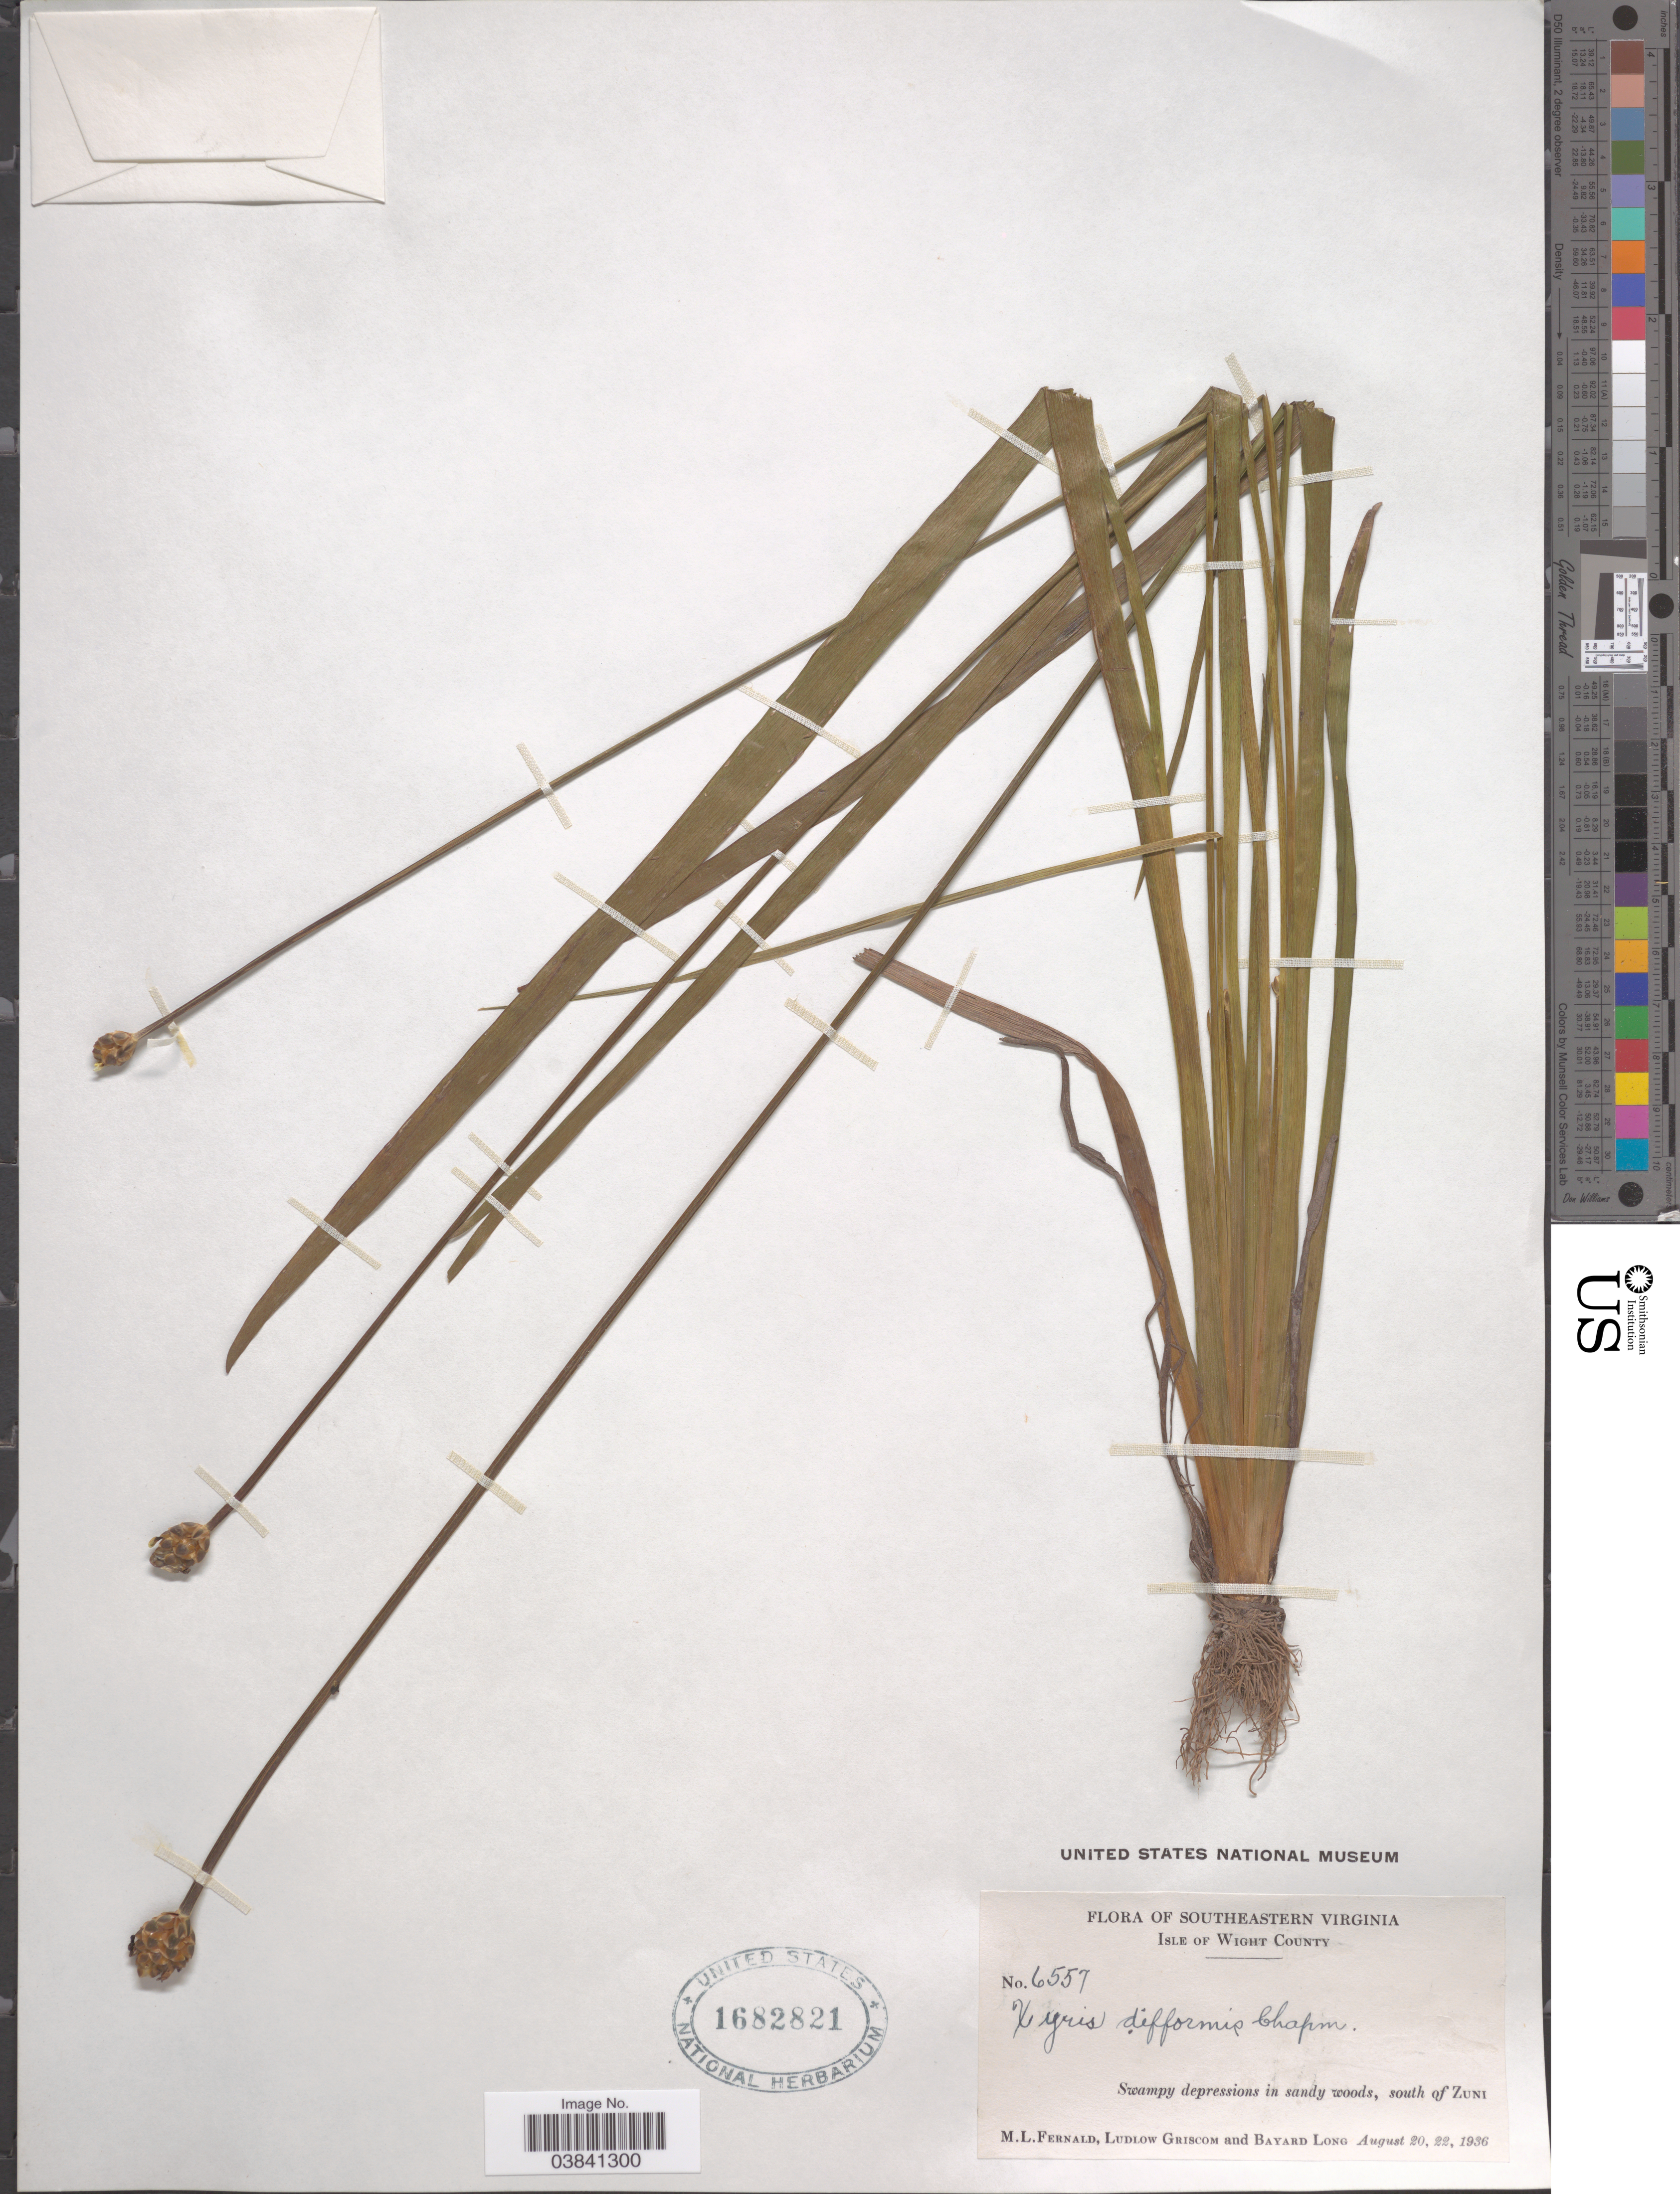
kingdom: Plantae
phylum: Tracheophyta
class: Liliopsida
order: Poales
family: Xyridaceae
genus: Xyris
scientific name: Xyris difformis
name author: Chapm.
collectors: M. L. Fernald, L. Griscom & B. Long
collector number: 6557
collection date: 1936-08-20/1936-08-22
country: United States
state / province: Virginia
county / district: Isle of Wight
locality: Southeastern Virginia. Isle of Wight County. South of Zuni.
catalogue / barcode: US 1682821